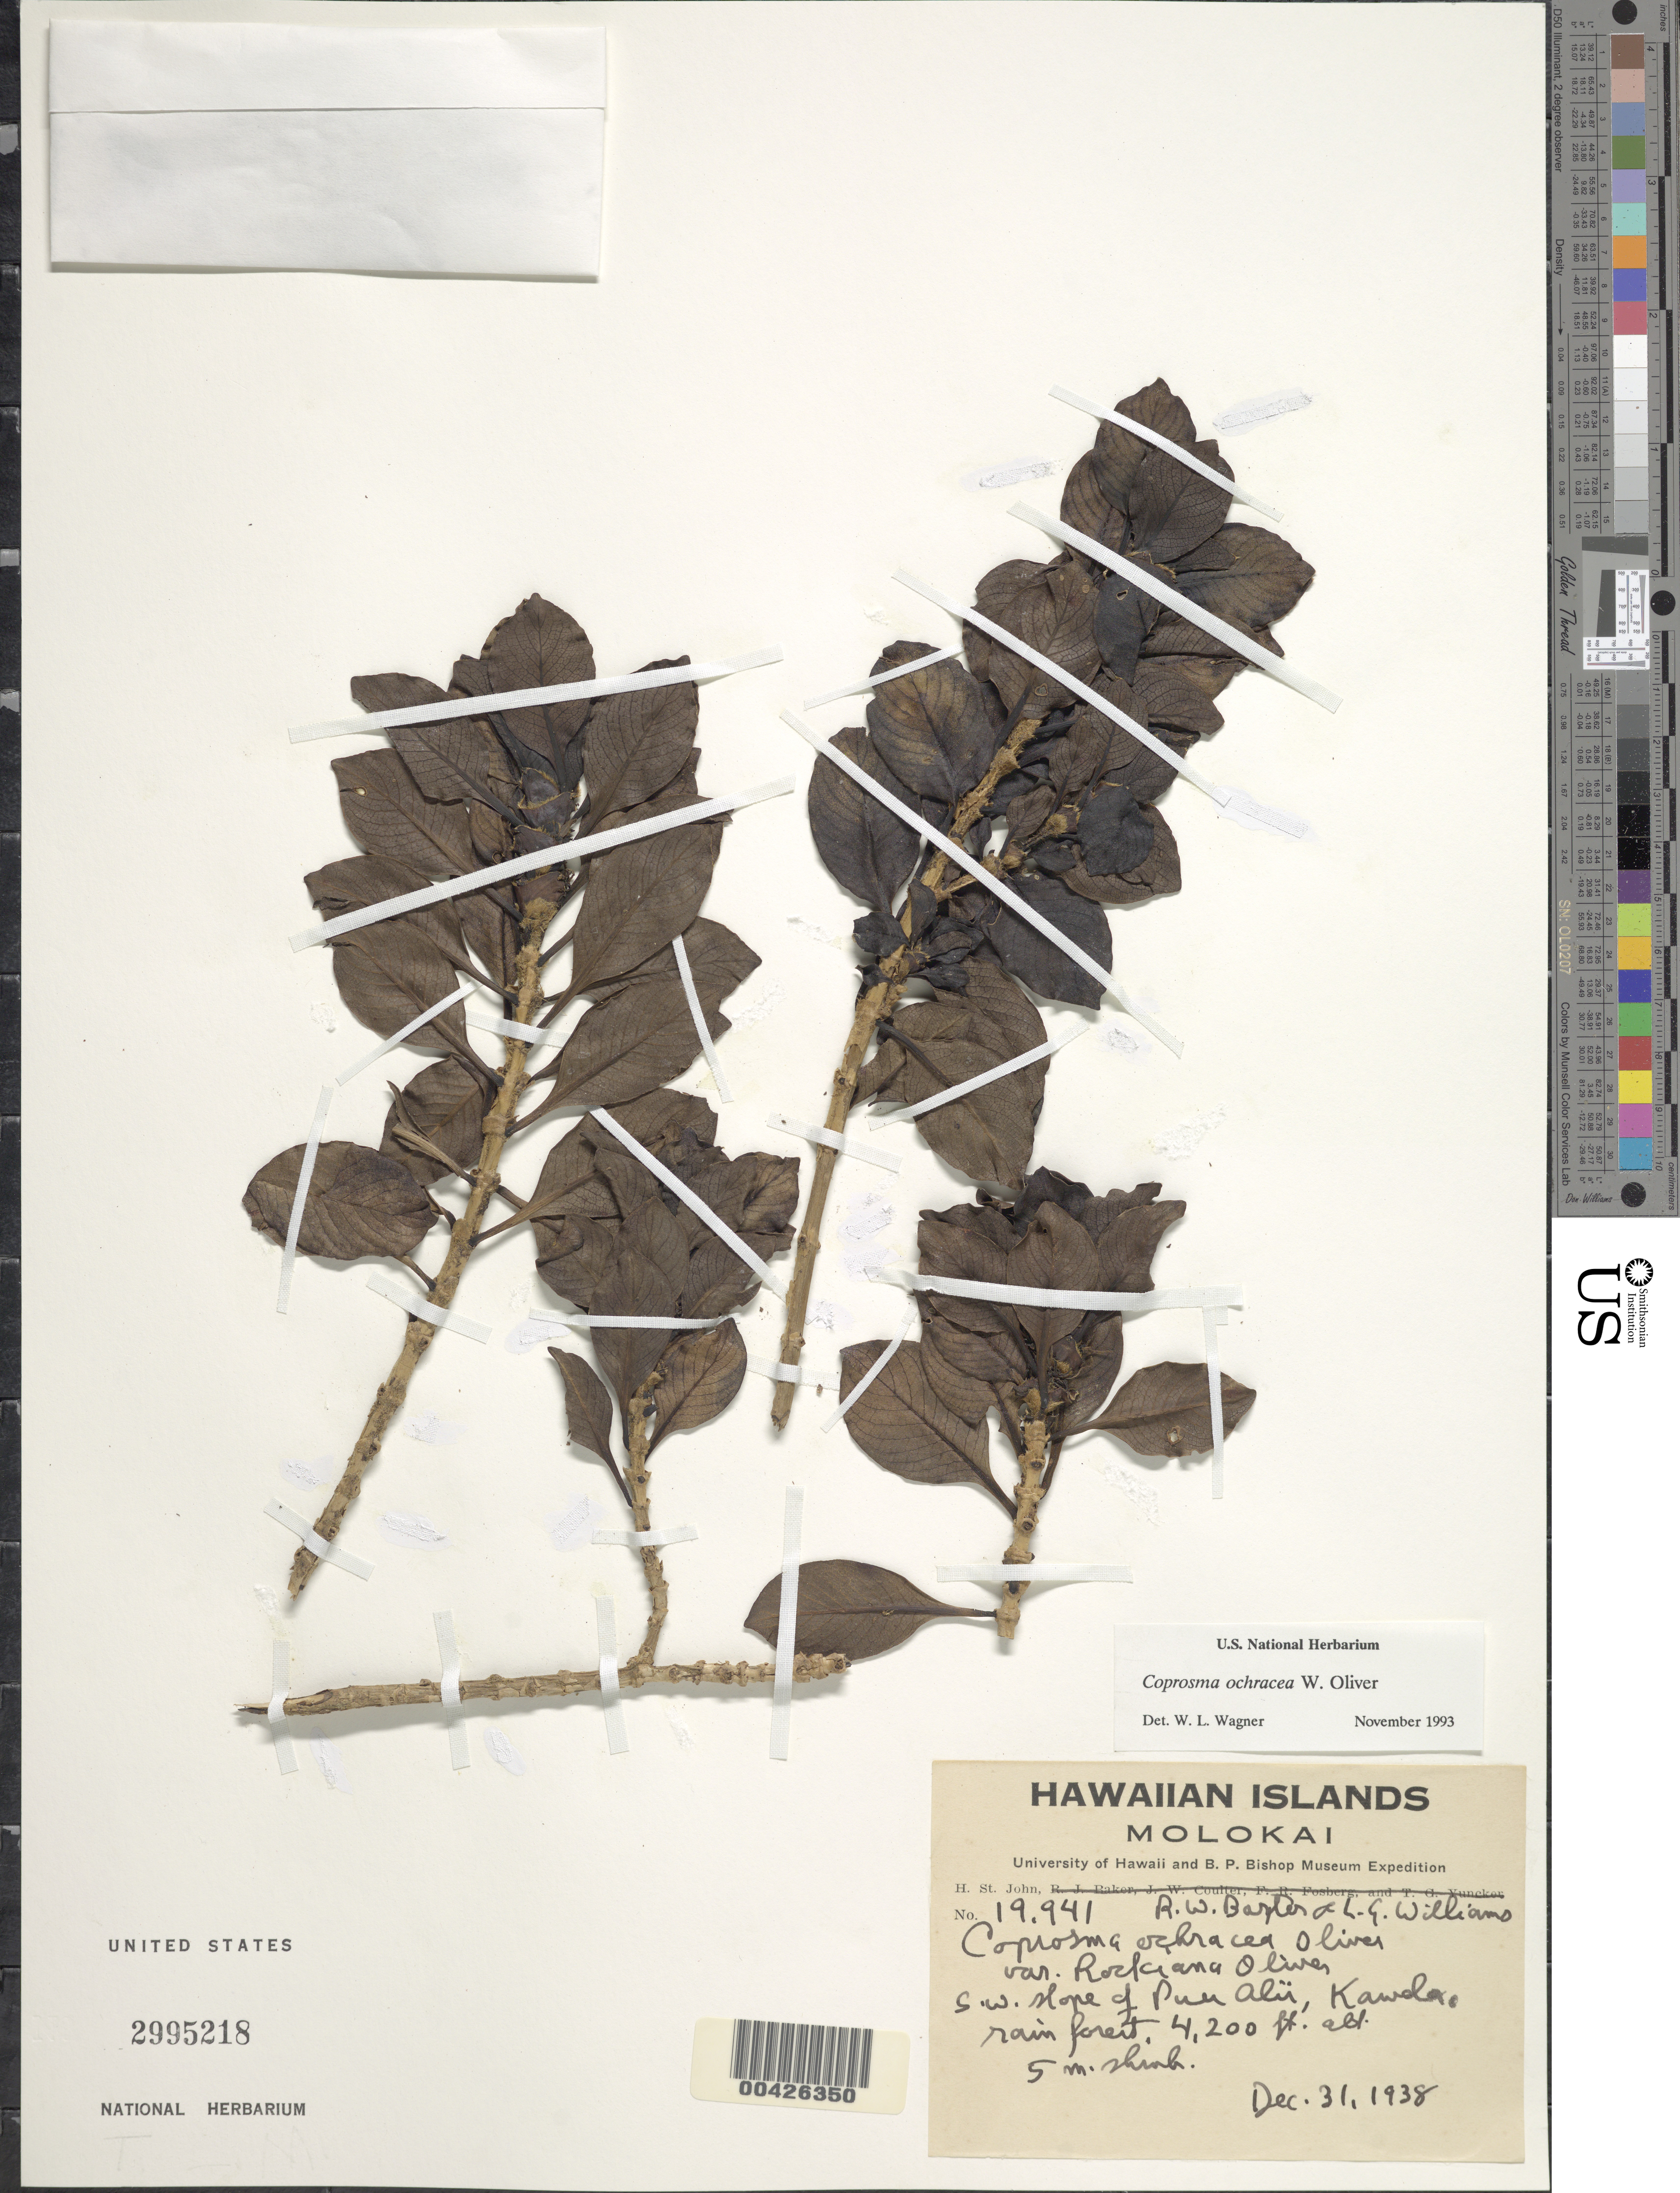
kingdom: Plantae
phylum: Tracheophyta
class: Magnoliopsida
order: Gentianales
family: Rubiaceae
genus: Coprosma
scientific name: Coprosma ochracea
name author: W.R.B. Oliv.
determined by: Wagner, W. L., (BOT), Smithsonian Institution - National Museum of Natural History (UNITED STATES)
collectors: H. St. John & R. Baxter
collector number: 19941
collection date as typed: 31 Dec 1938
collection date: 1938-12-31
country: United States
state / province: Hawaii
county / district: Maui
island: Moloka'i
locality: SW slope of Puu Alii, Kawela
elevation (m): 1280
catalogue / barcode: US 2995218